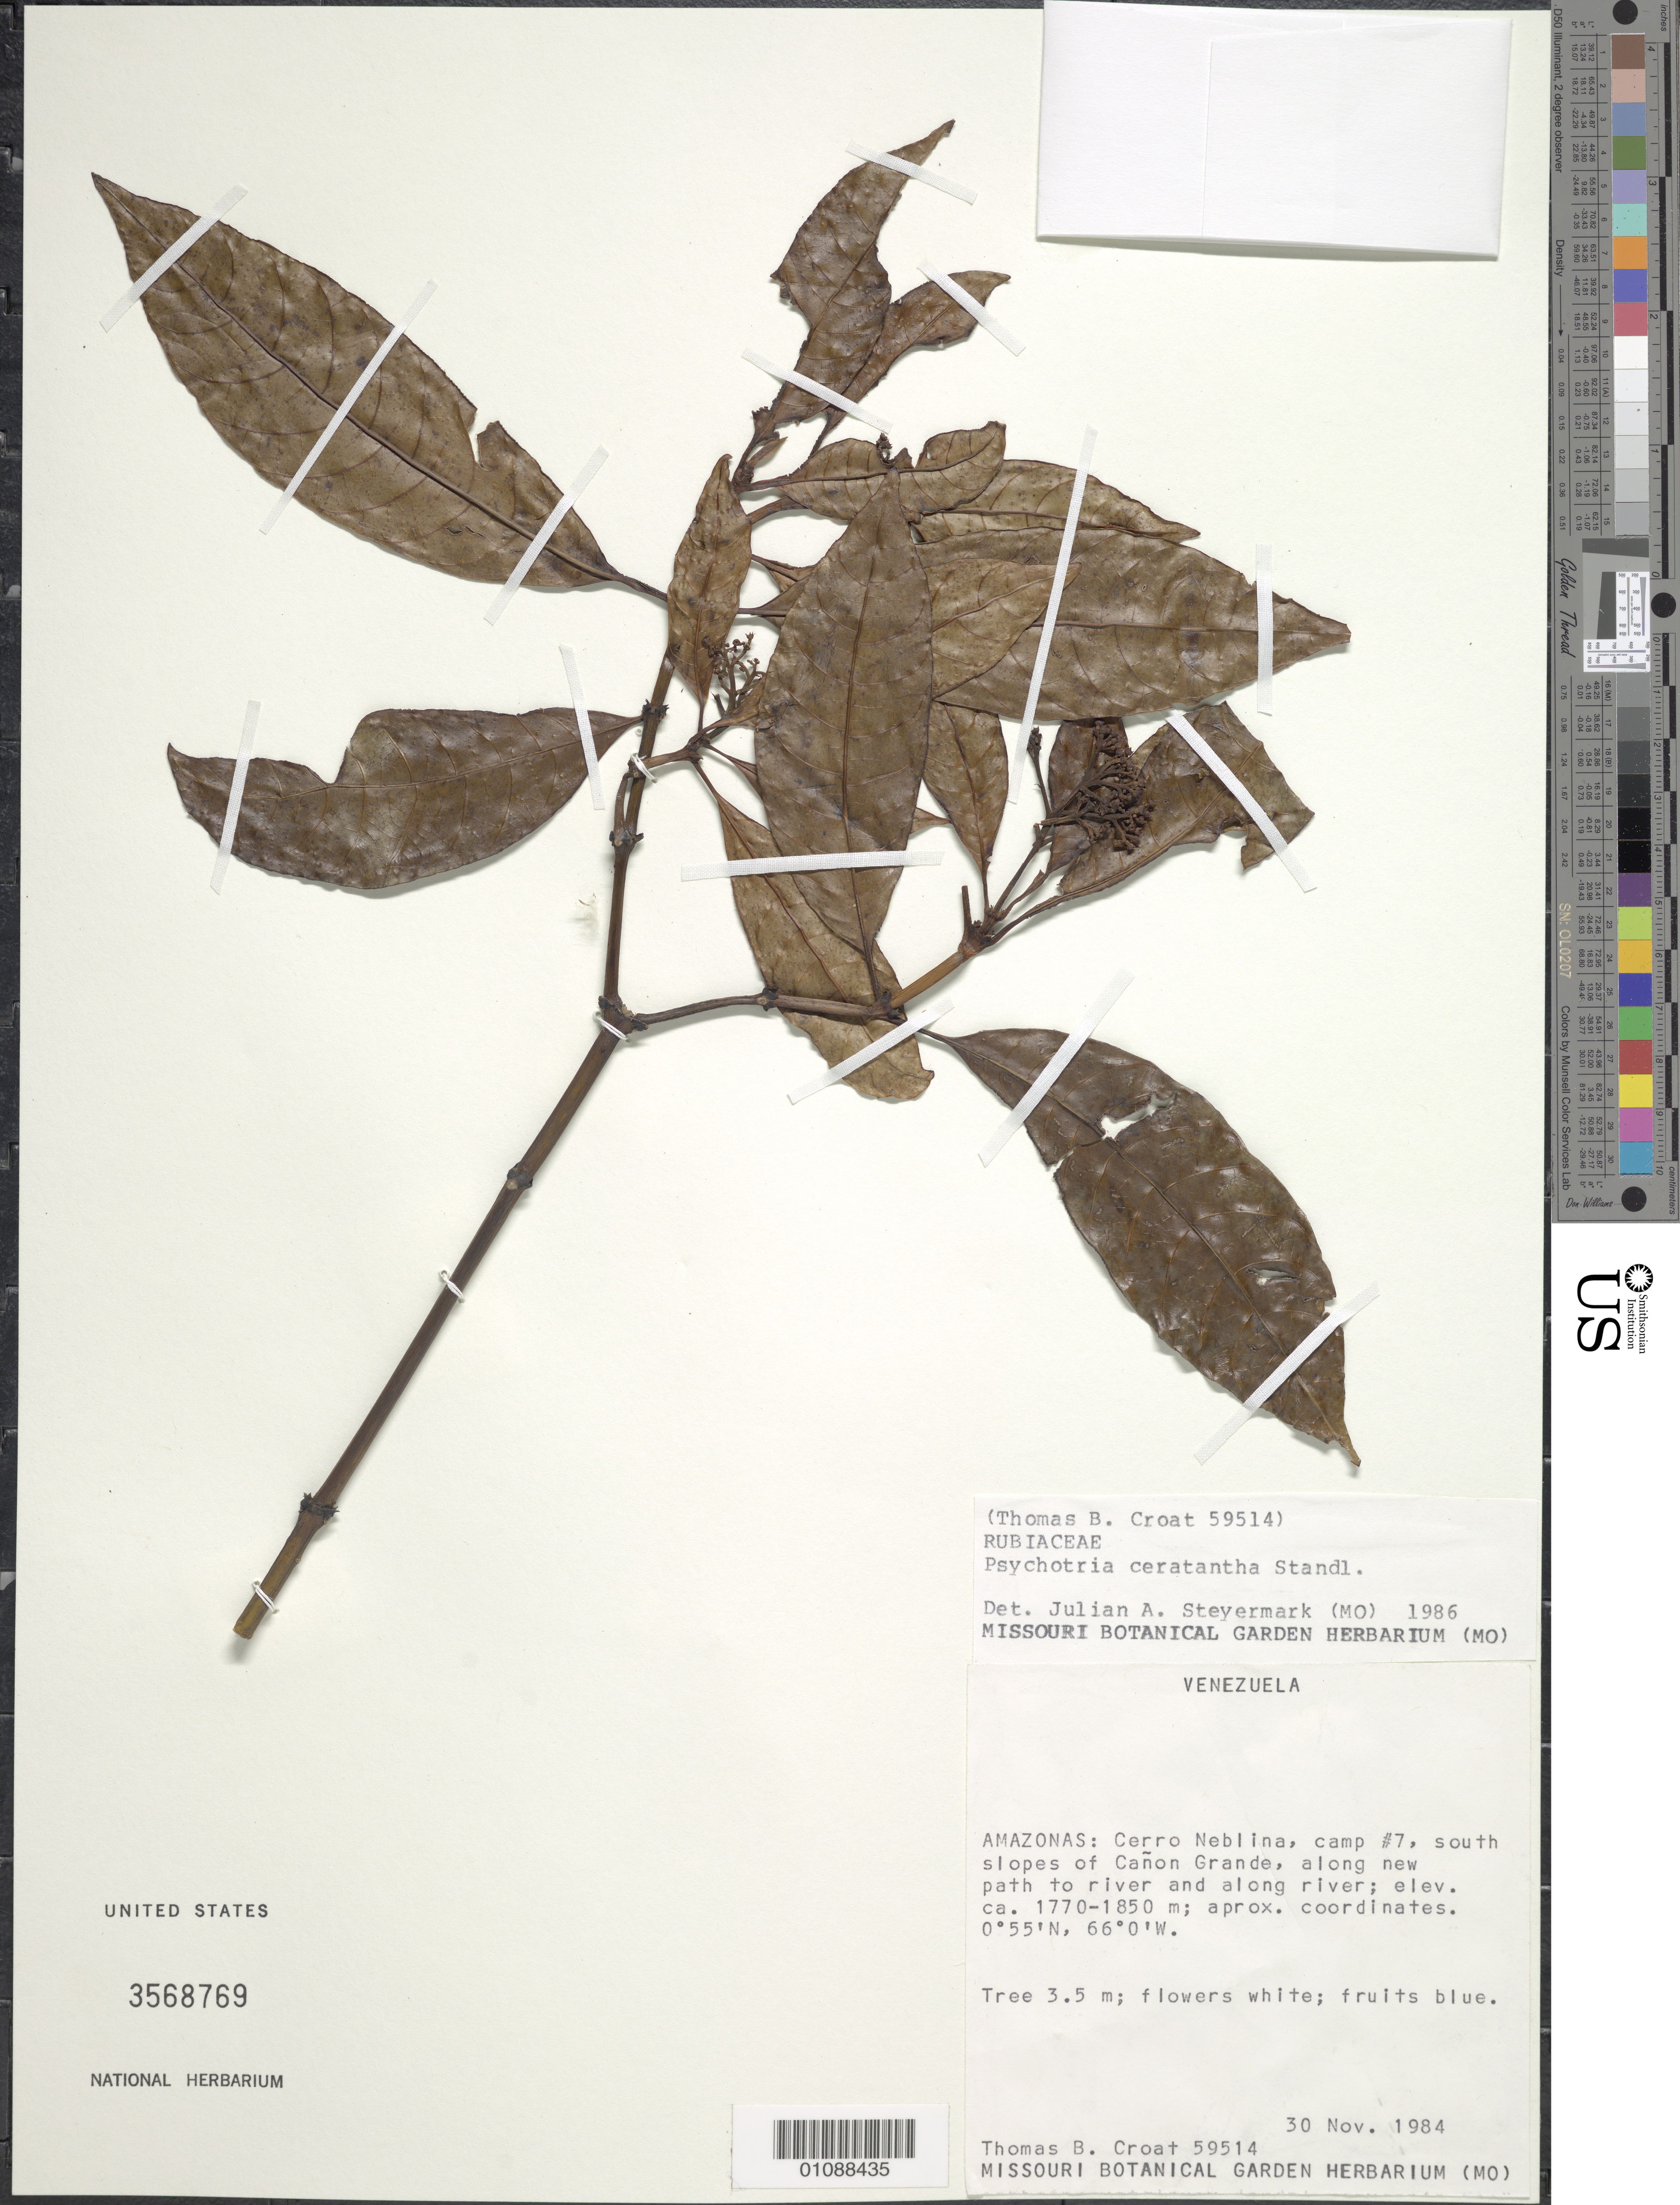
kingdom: Plantae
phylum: Tracheophyta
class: Magnoliopsida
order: Gentianales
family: Rubiaceae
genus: Palicourea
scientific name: Palicourea ceratantha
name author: (Standl.) C.M. Taylor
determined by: Kirkbride, J. H., Jr.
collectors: T. B. Croat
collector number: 59514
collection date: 1984-11-30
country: Venezuela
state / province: Amazonas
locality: Cerro Neblina, camp #7, south slopes of Cañon Grande, along new path to river and along river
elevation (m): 1770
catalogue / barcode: US 3568769